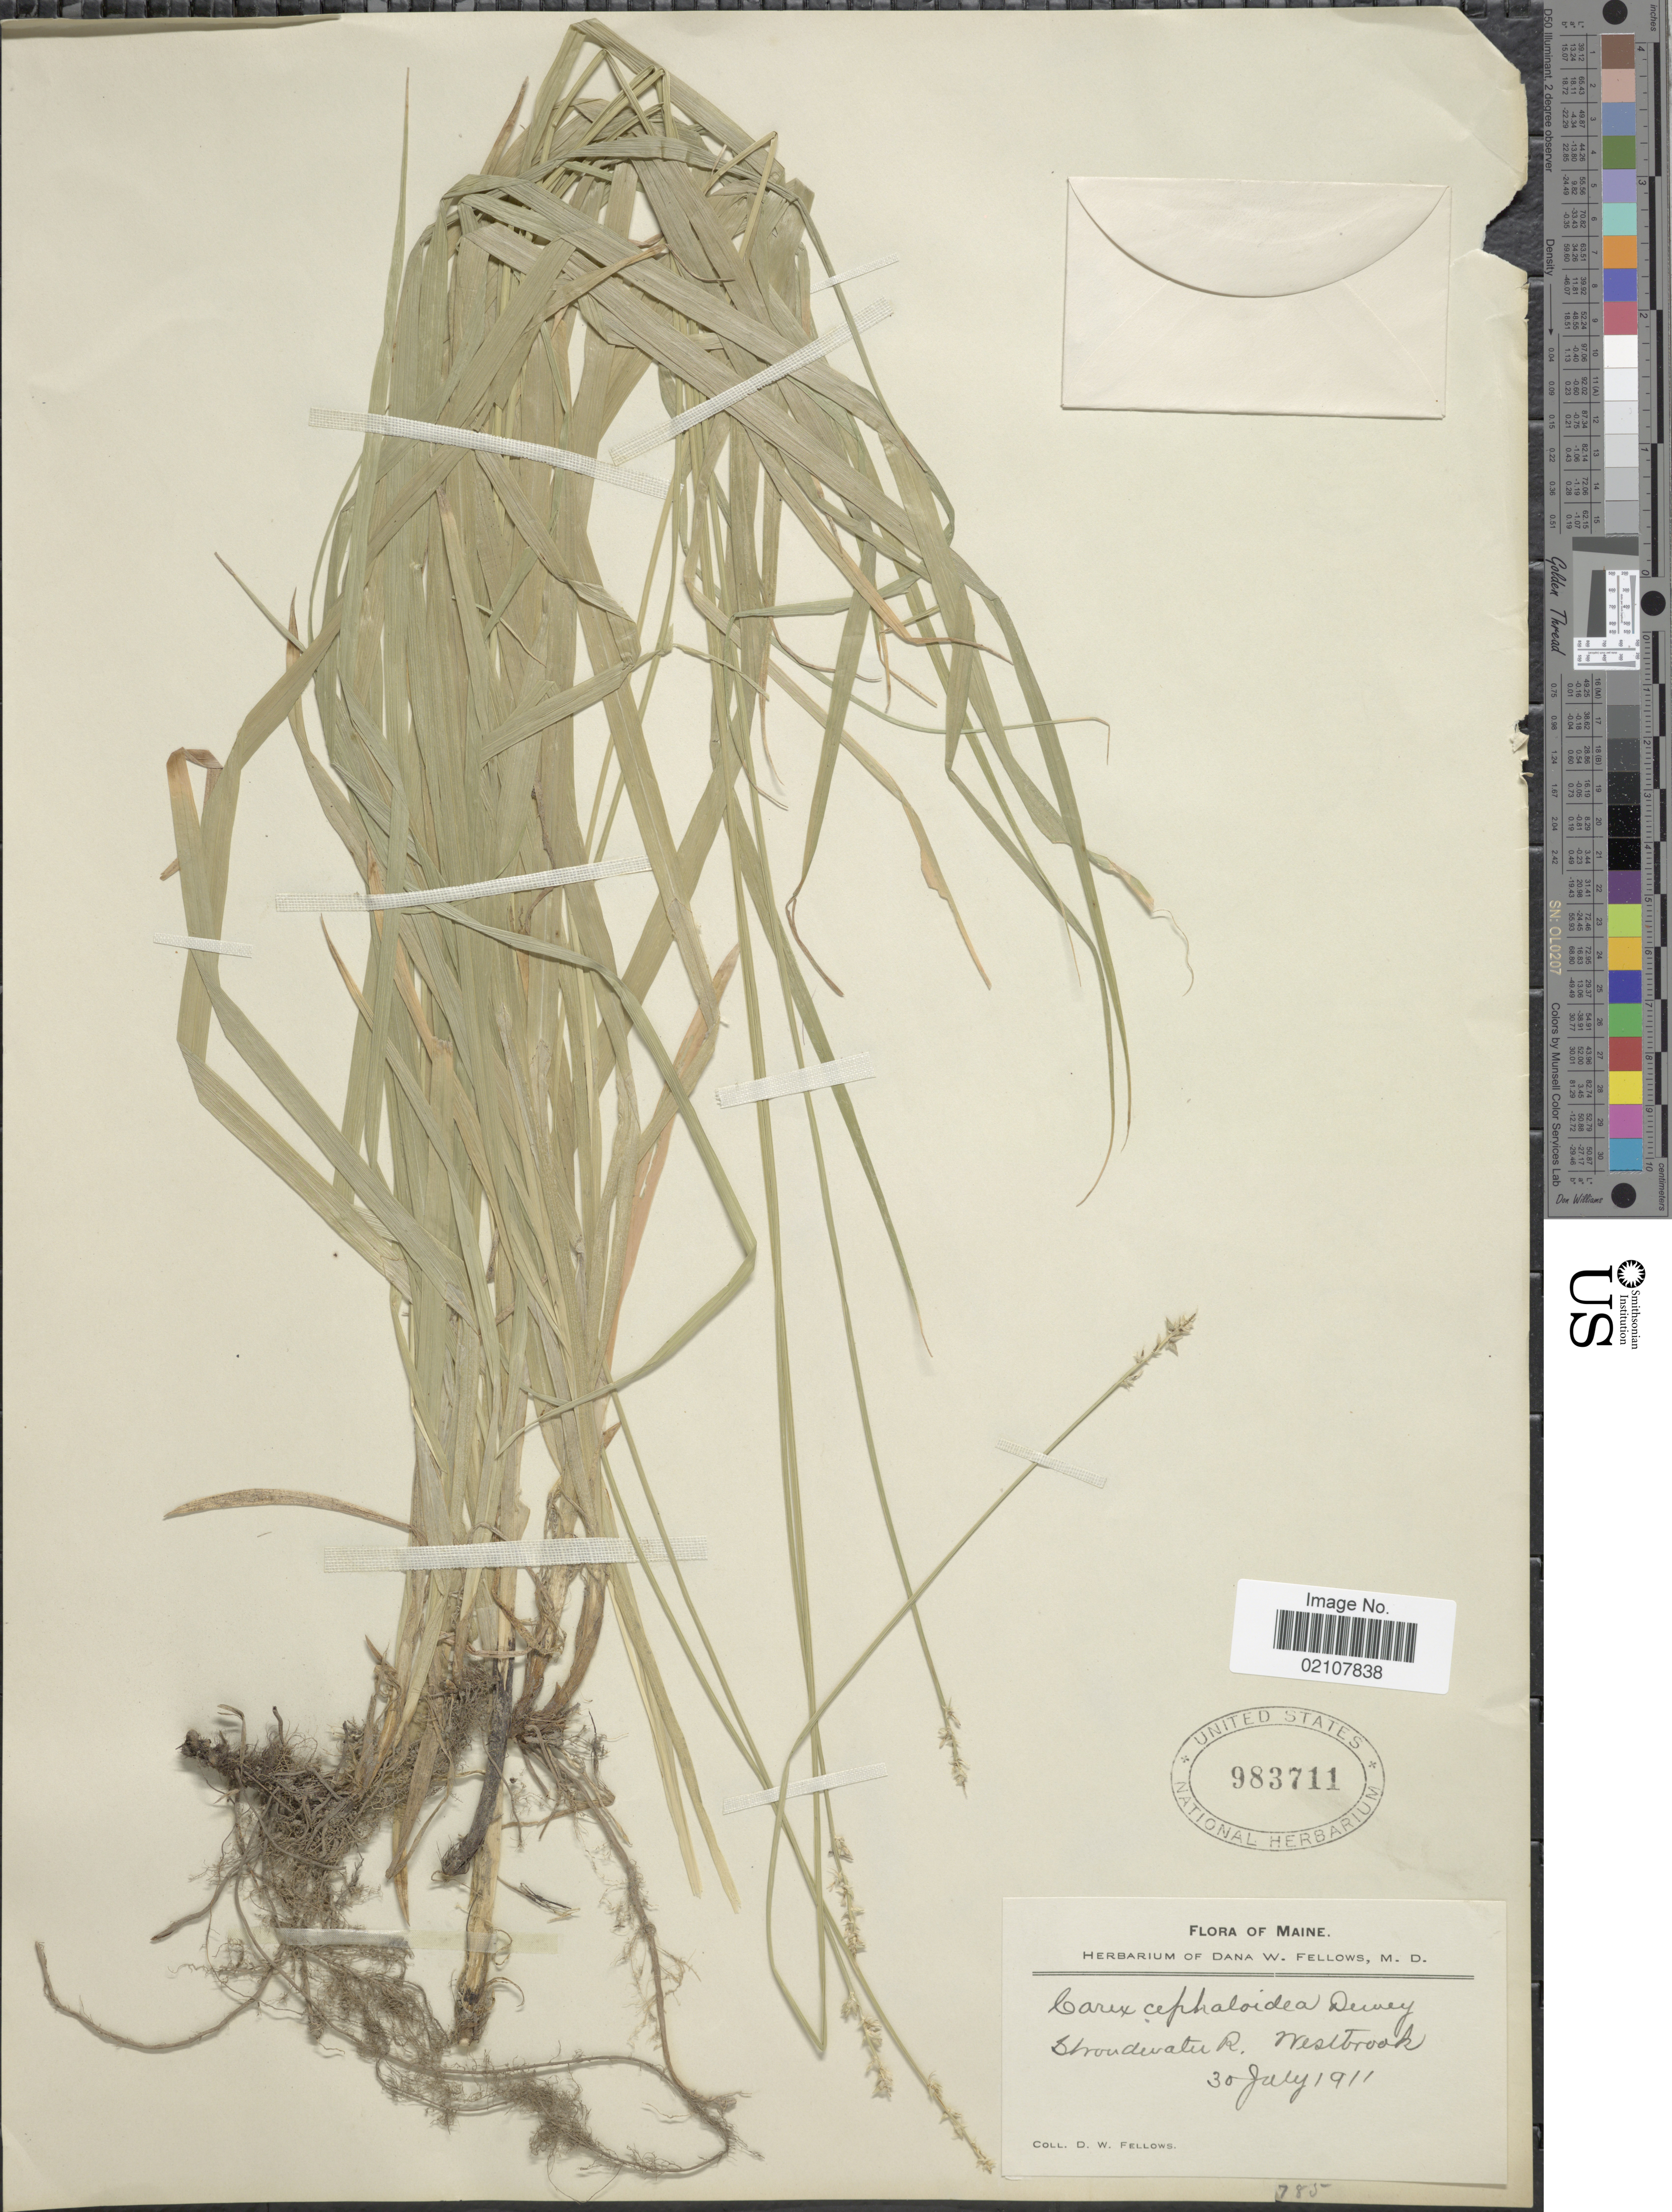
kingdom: Plantae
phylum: Tracheophyta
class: Liliopsida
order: Poales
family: Cyperaceae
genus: Carex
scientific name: Carex cephaloidea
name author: (Dewey) Dewey ex Boott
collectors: D. W. Fellows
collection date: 1911-07-30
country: United States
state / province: Maine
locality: Stroudwater R., Westbrook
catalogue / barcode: US 983711